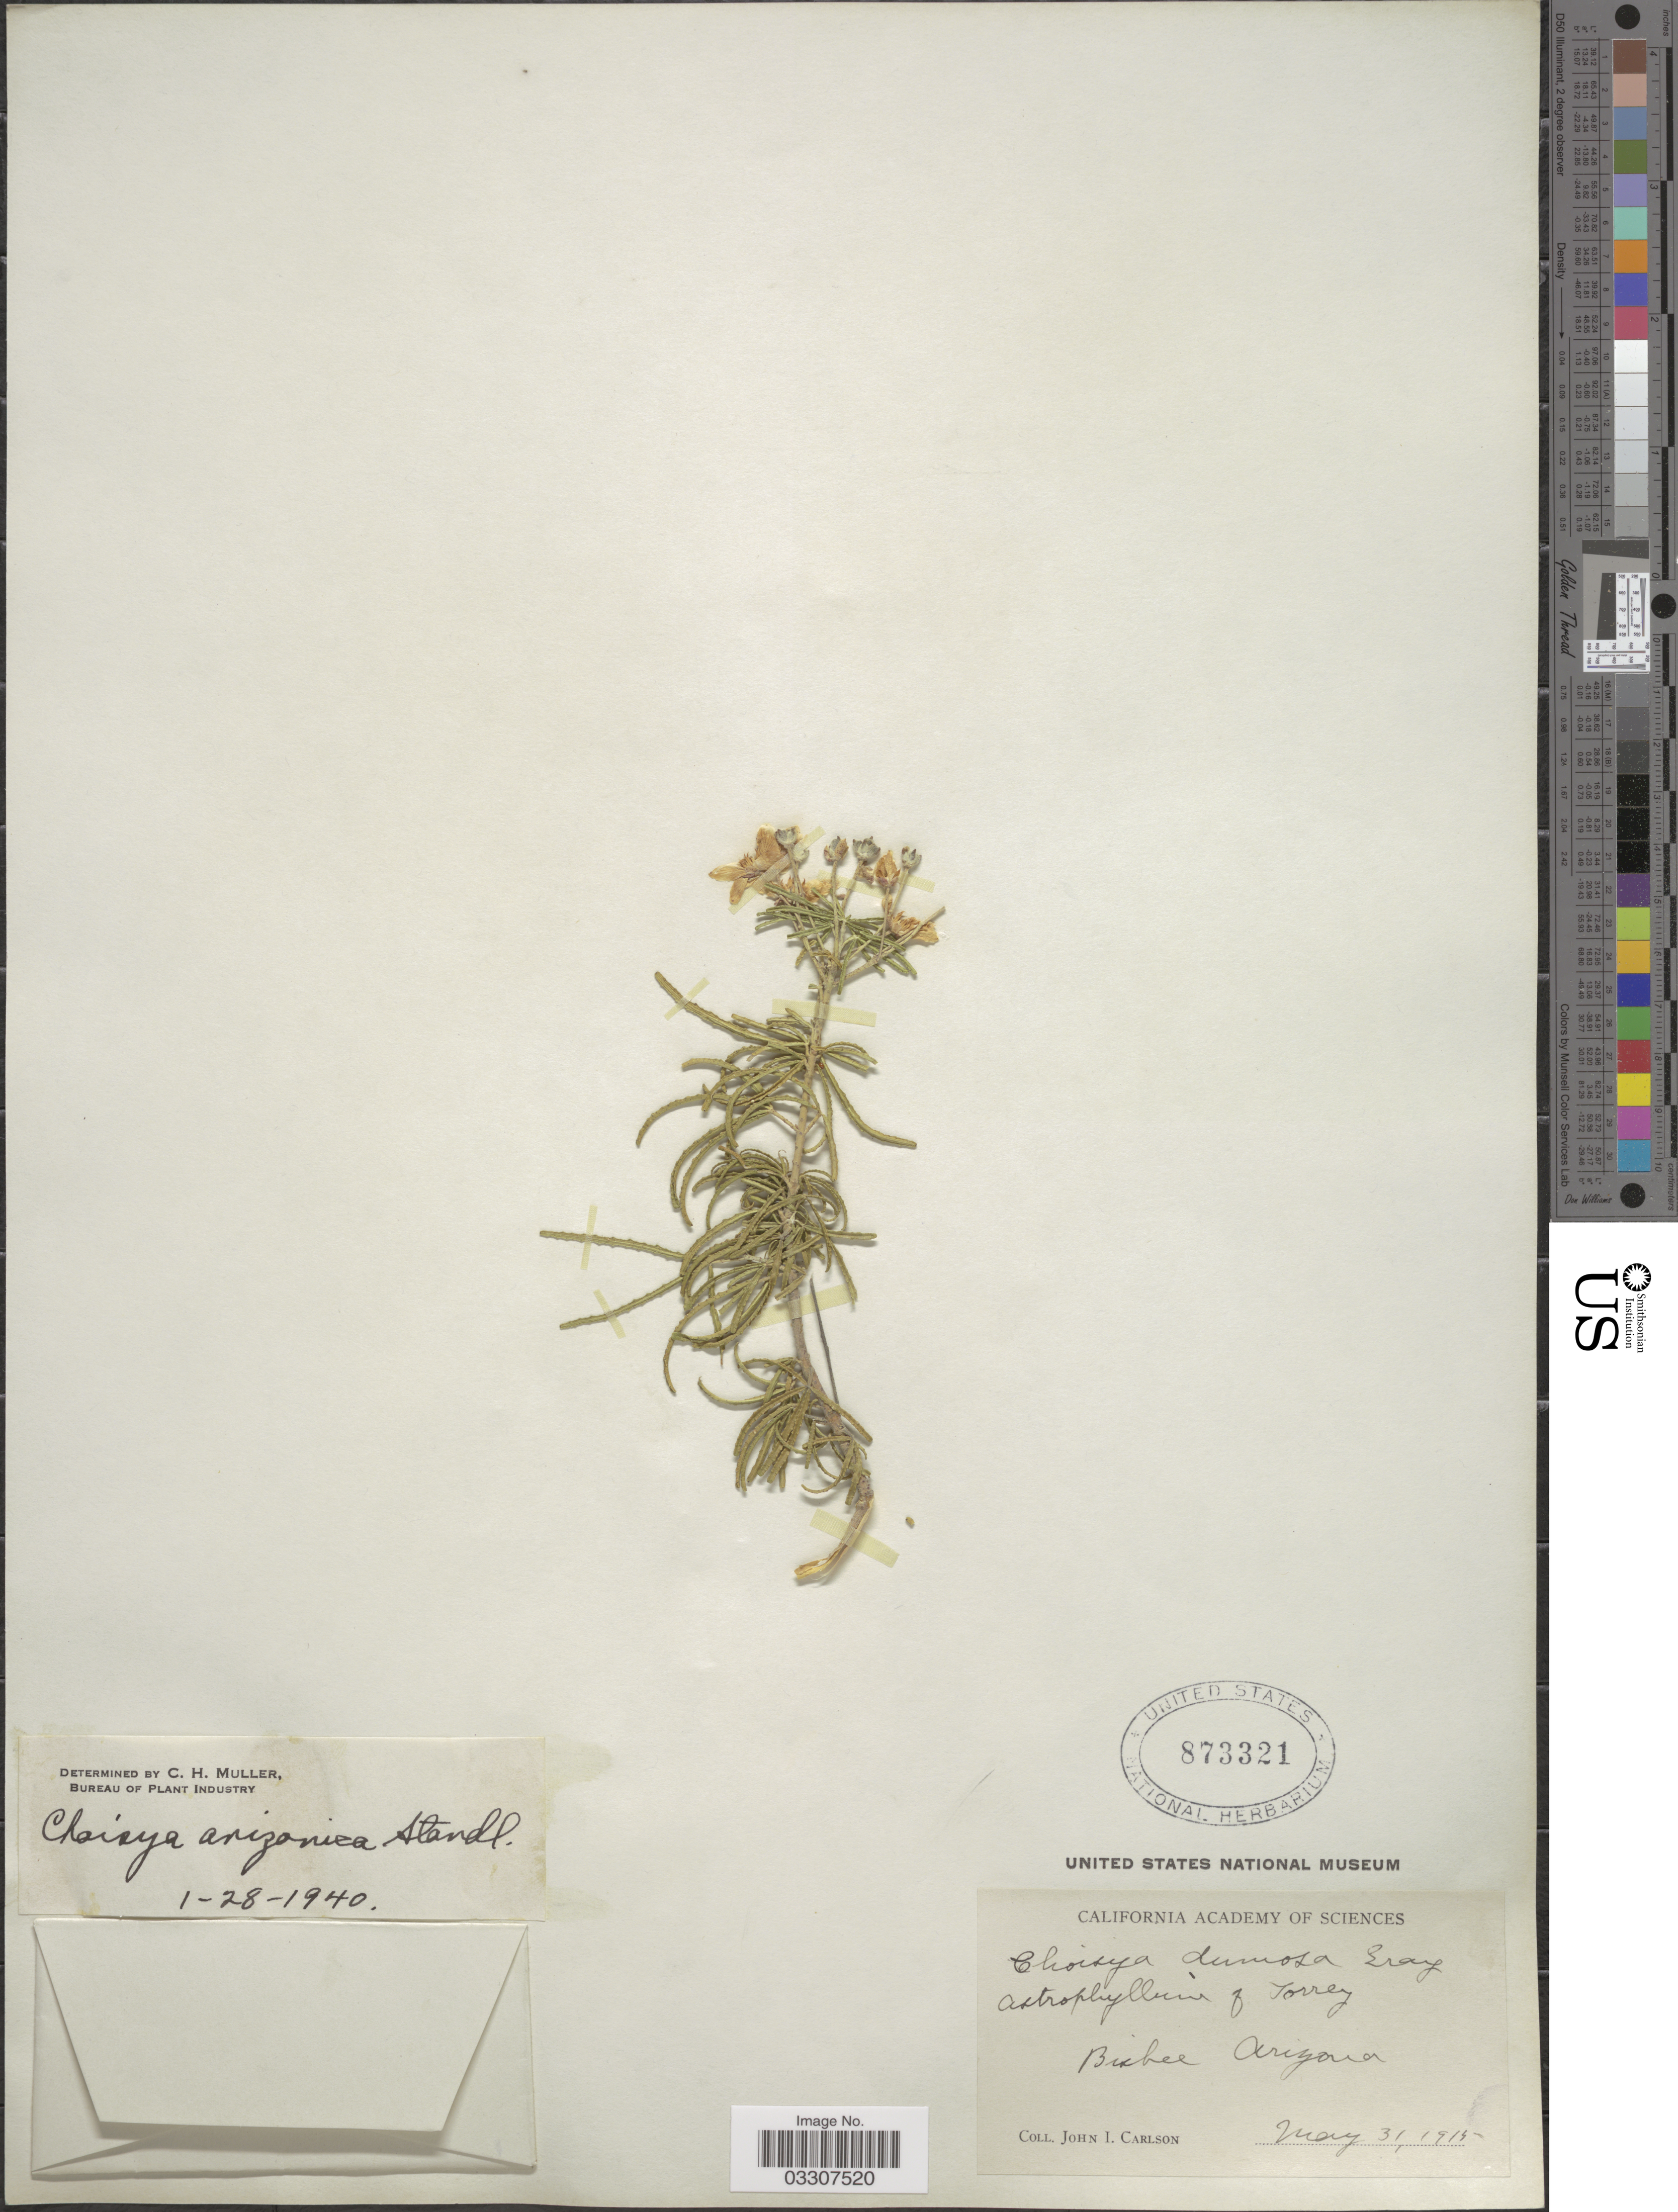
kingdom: Plantae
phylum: Tracheophyta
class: Magnoliopsida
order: Sapindales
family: Rutaceae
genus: Choisya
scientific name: Choisya arizonica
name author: Standl.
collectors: J. Carlson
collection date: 1915-05-31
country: United States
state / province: Arizona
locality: Bisbee.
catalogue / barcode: US 873321